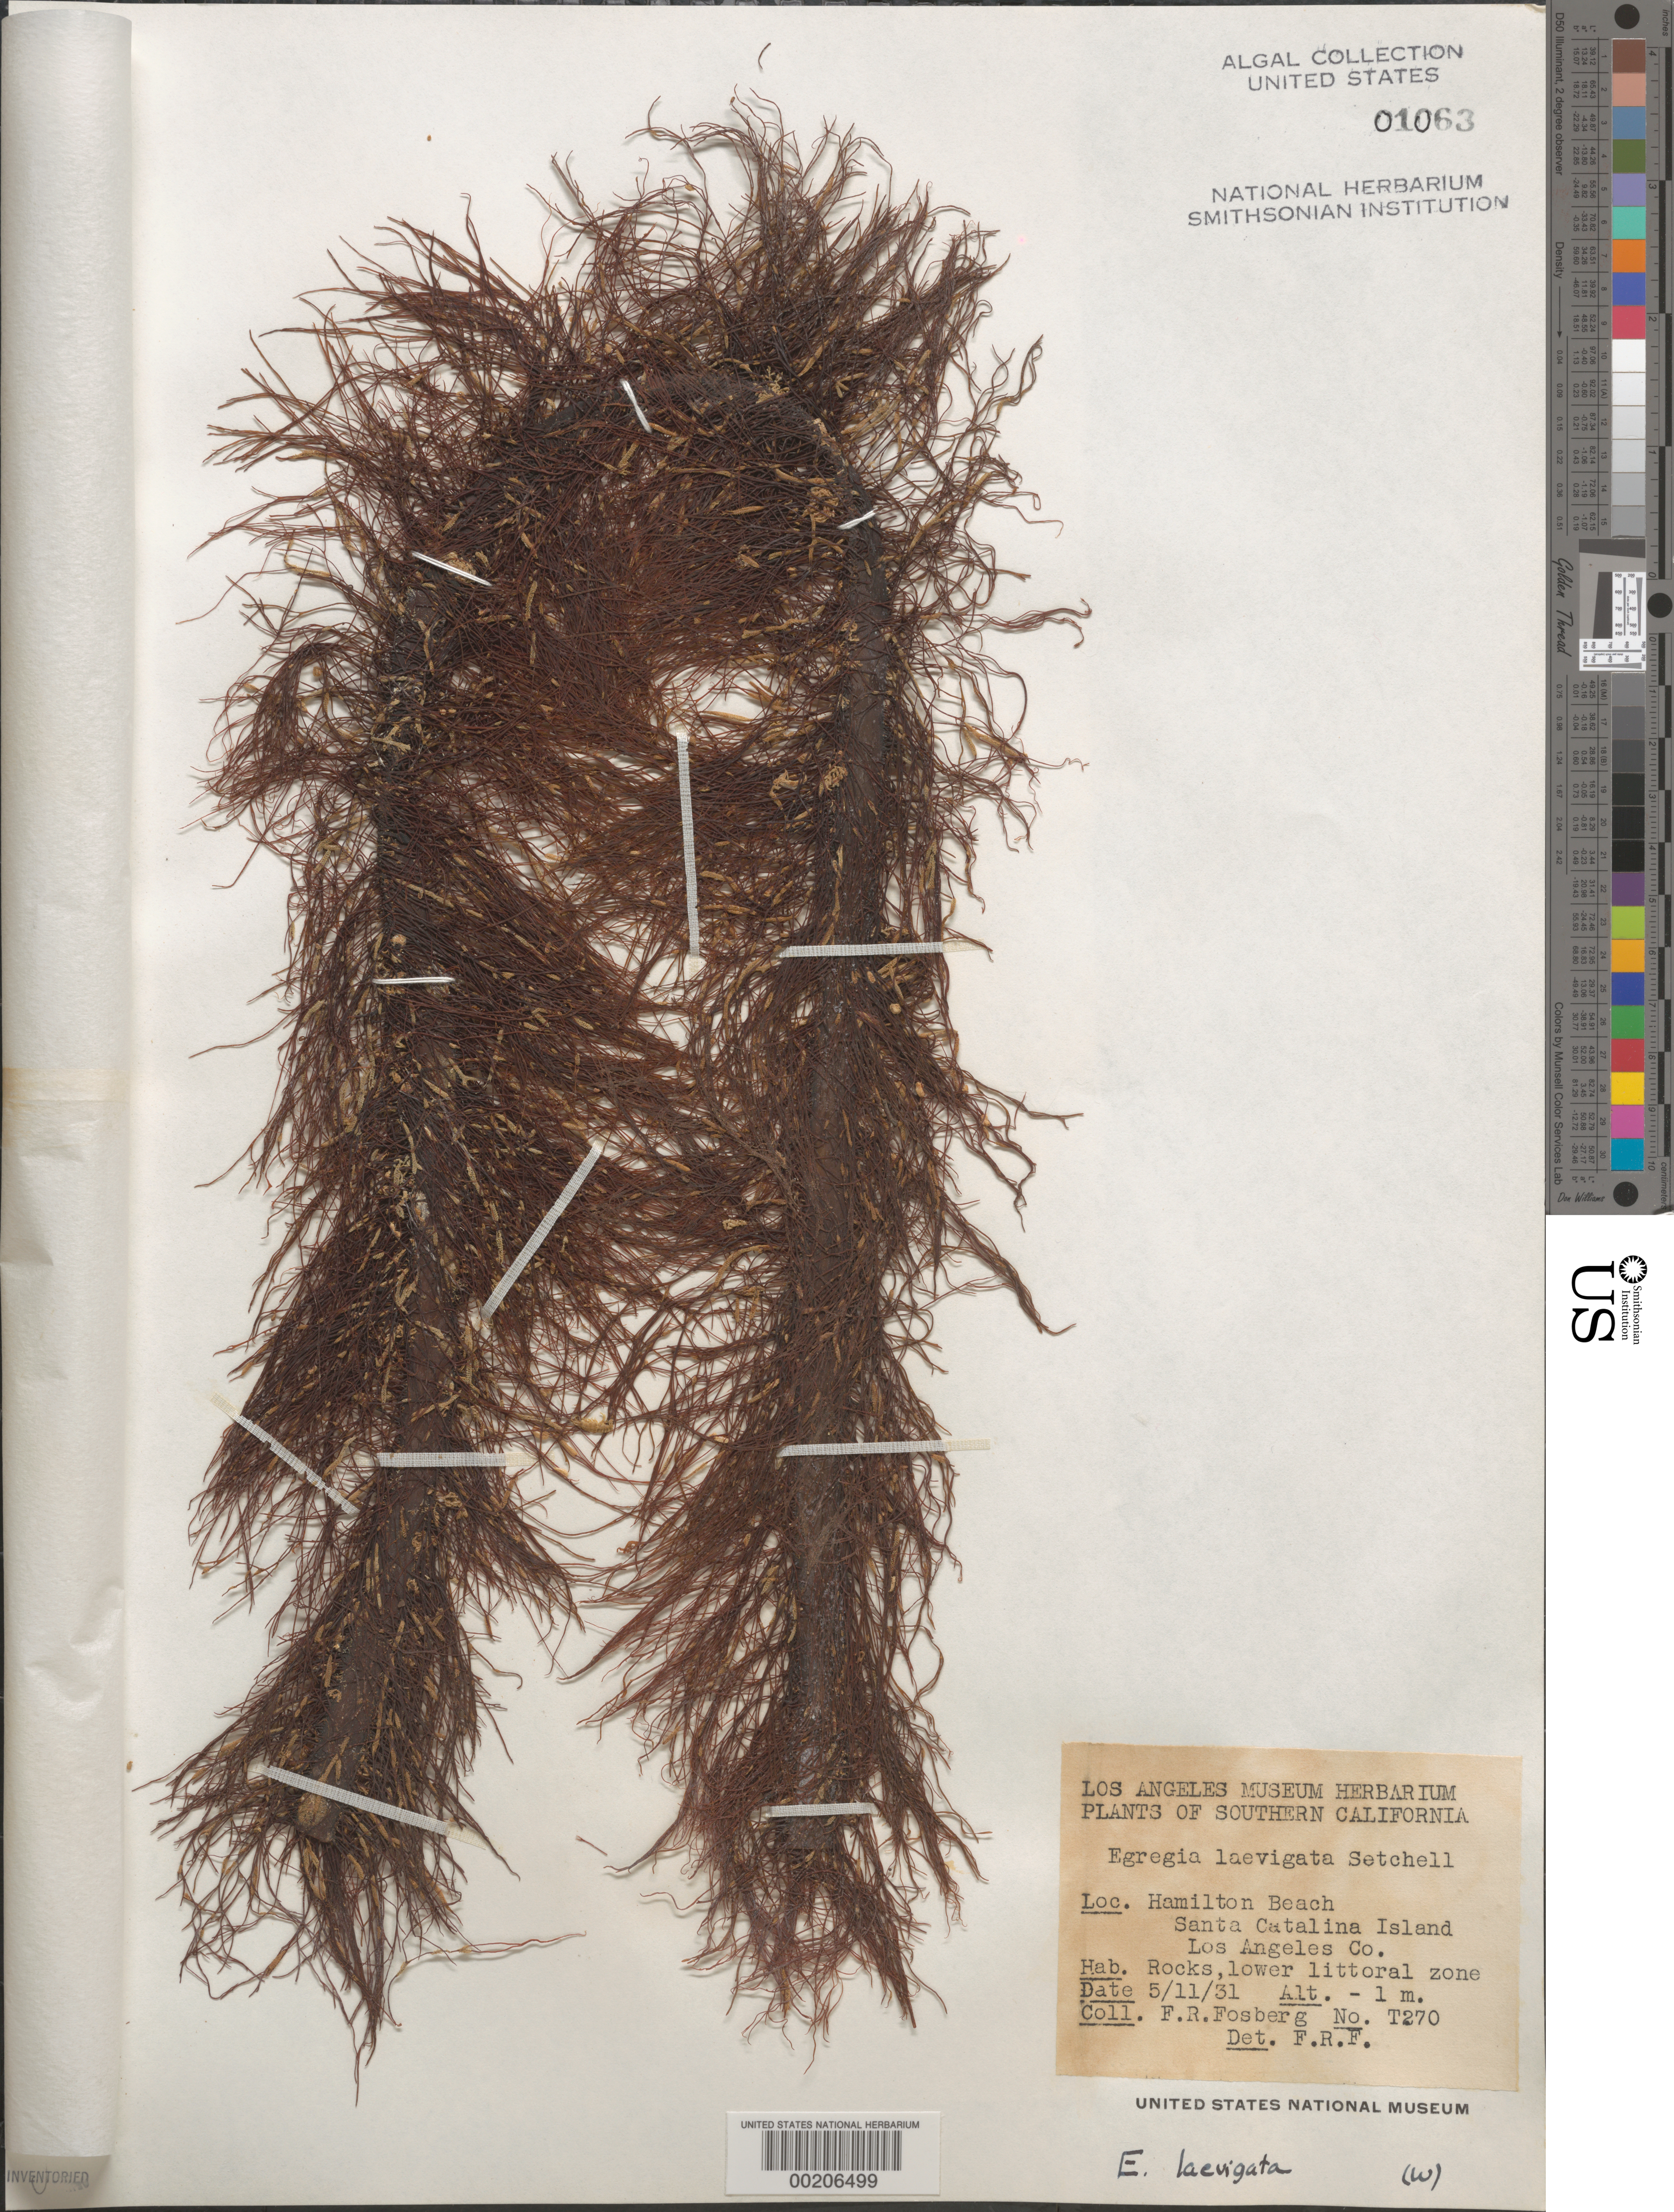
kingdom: Chromista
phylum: Ochrophyta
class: Phaeophyceae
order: Laminariales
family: Lessoniaceae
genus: Egregia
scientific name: Egregia menziesii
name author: (Turner) Aresch.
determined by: Algae name updating Project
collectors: F. R. Fosberg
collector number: T270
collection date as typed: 11 May 1931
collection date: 1931-05-11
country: United States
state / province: California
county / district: Los Angeles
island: Santa Catalina Island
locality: Hamilton Beach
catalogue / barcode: US 1063